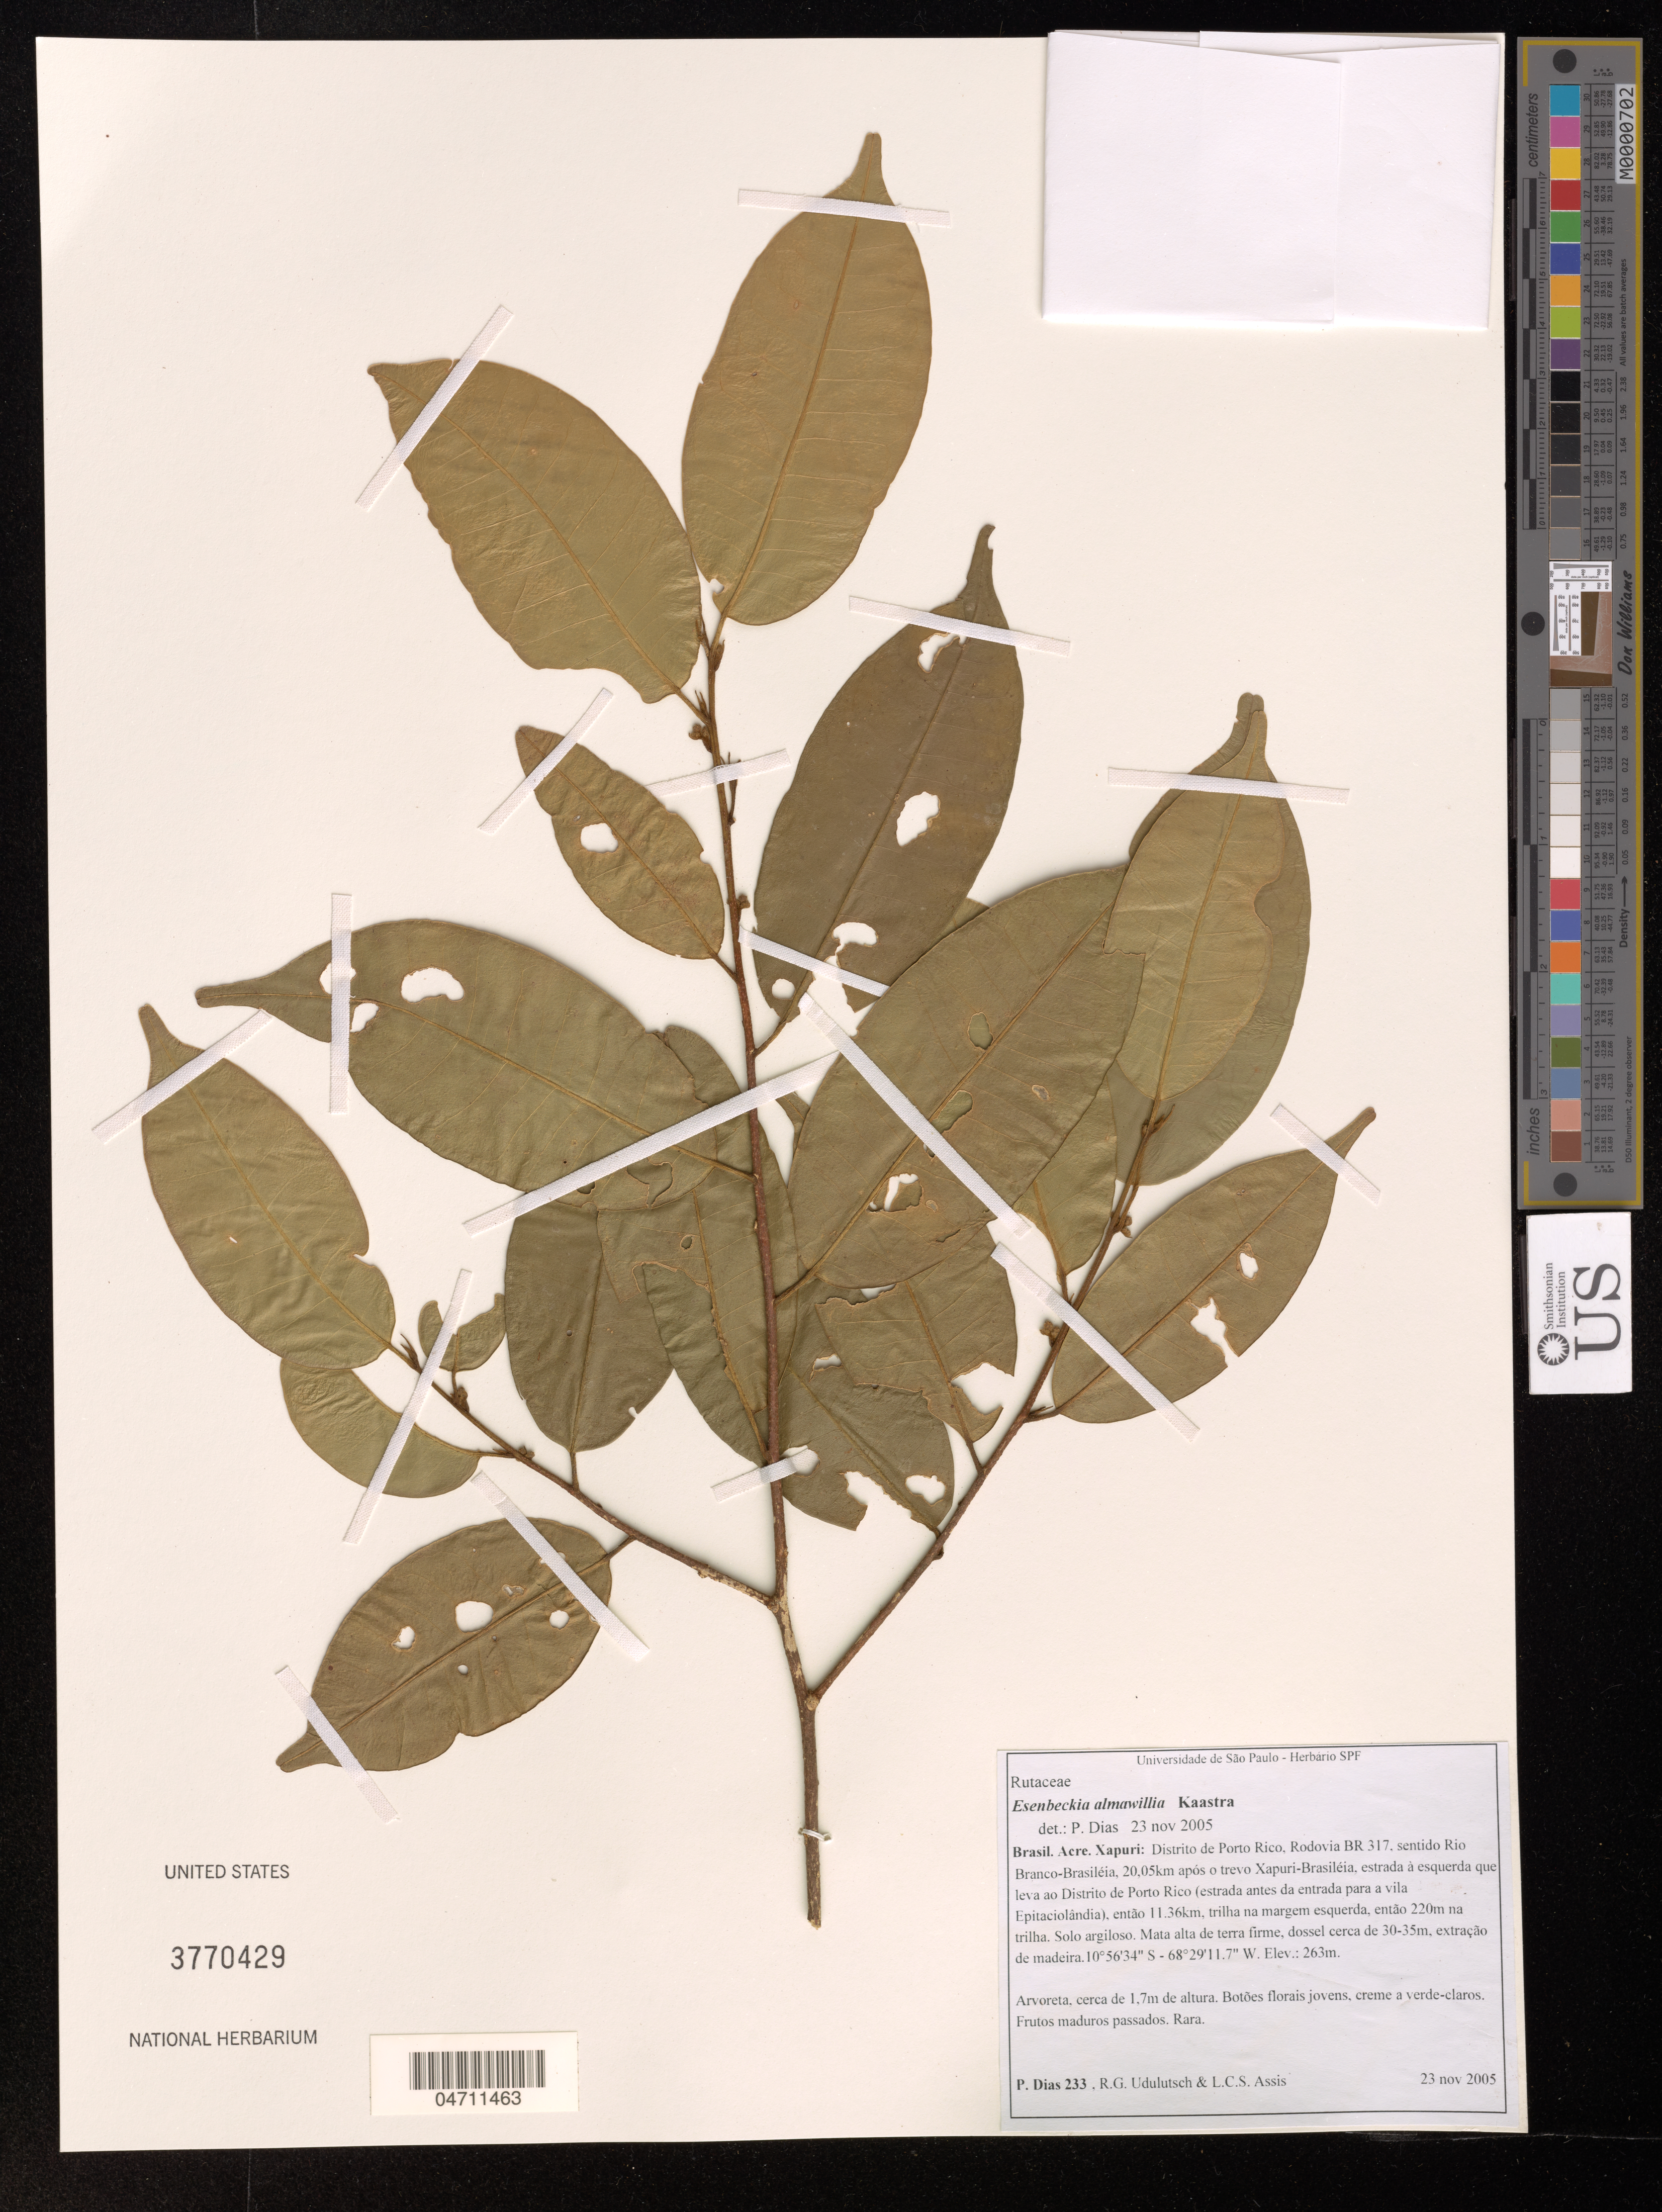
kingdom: Plantae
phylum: Tracheophyta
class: Magnoliopsida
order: Sapindales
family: Rutaceae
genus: Esenbeckia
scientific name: Esenbeckia almawilla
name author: Kaastra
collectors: P. Dias & R. Udulutsch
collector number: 233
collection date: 2005-11-23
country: Brazil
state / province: Acre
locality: Xapuri: Distrito de Porto Rico, Rodovia BR 317, sentido Rio Branco-Brasiléia, 20,05km apos o trevo Xapuri-Brasiléia, estrada à esquerda que leva ao Distrito de Porto Rico (estrada antes da entrada para a vila Epitaciolândia), então 11.36km, trilha na margem esquerda, então 220m na trilha.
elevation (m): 263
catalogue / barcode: US 3770429